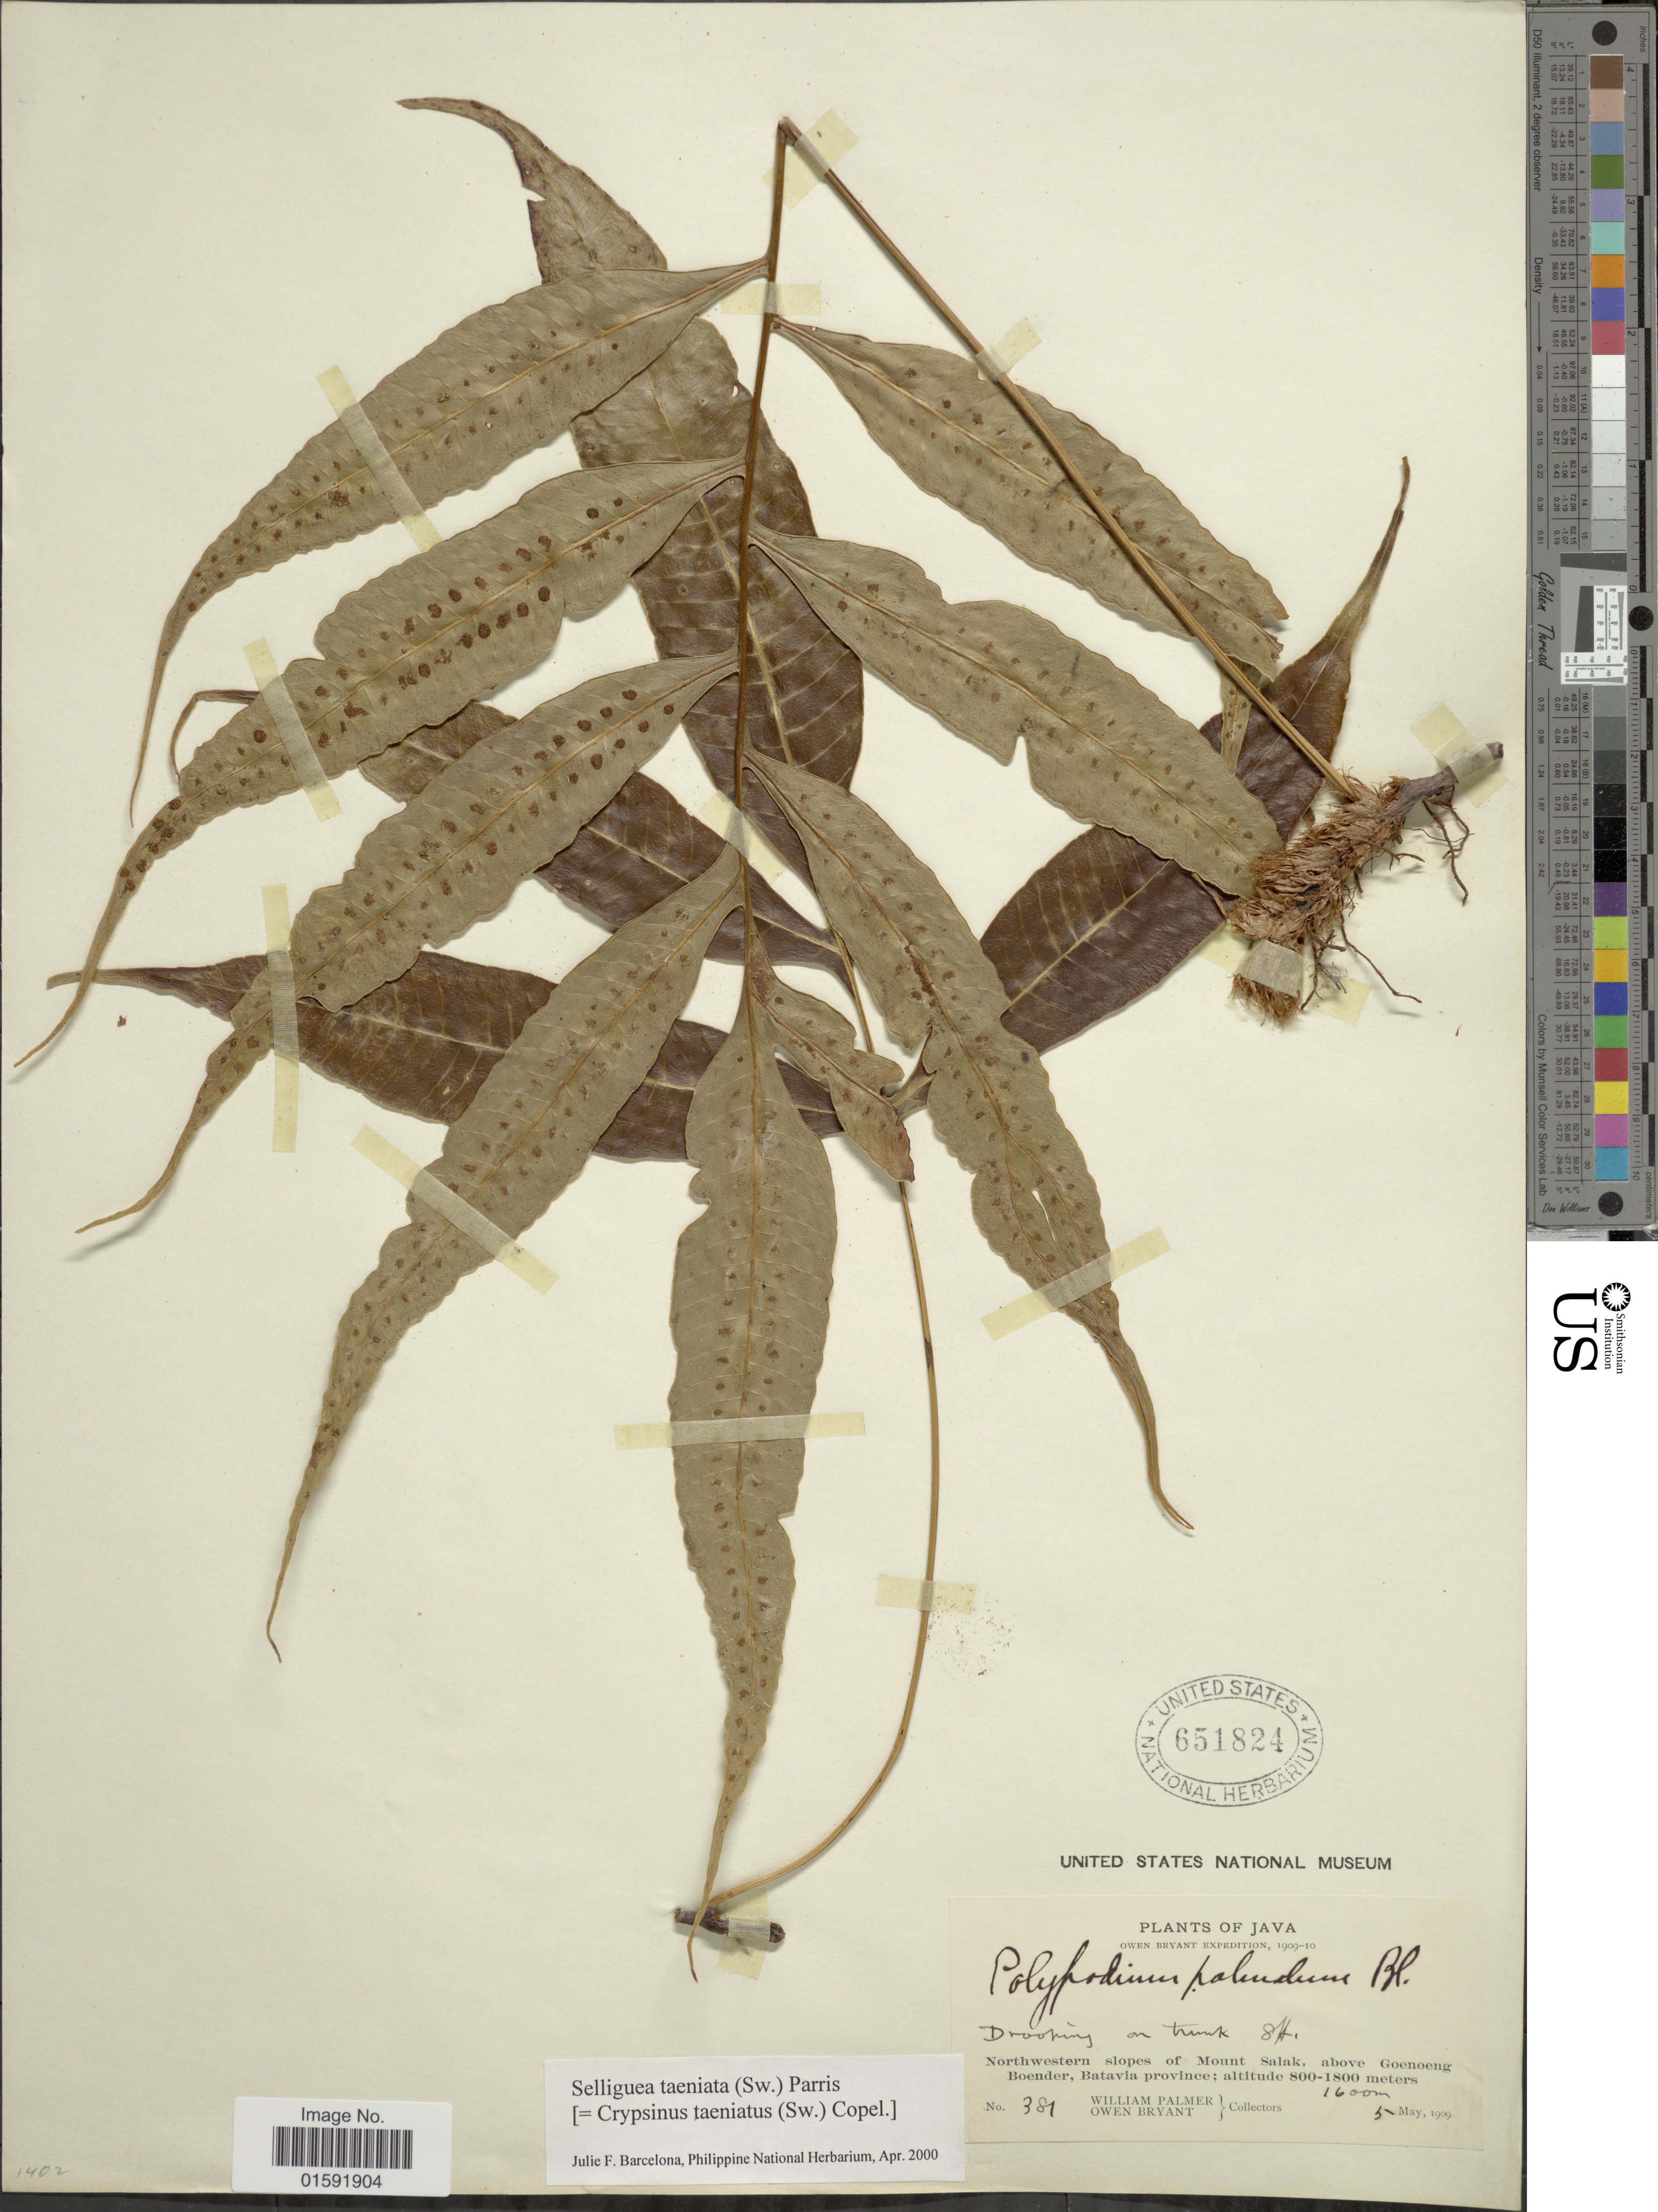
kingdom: Plantae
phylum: Tracheophyta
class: Polypodiopsida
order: Polypodiales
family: Polypodiaceae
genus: Selliguea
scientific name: Selliguea taeniata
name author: Parris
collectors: W. Palmer & O. Bryant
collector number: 381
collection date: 1909-05-05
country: Indonesia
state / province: Java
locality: Northwestern slopes of Mount Salak, above Goenoeng Boender, Batavia Province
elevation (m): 1600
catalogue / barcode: US 651824